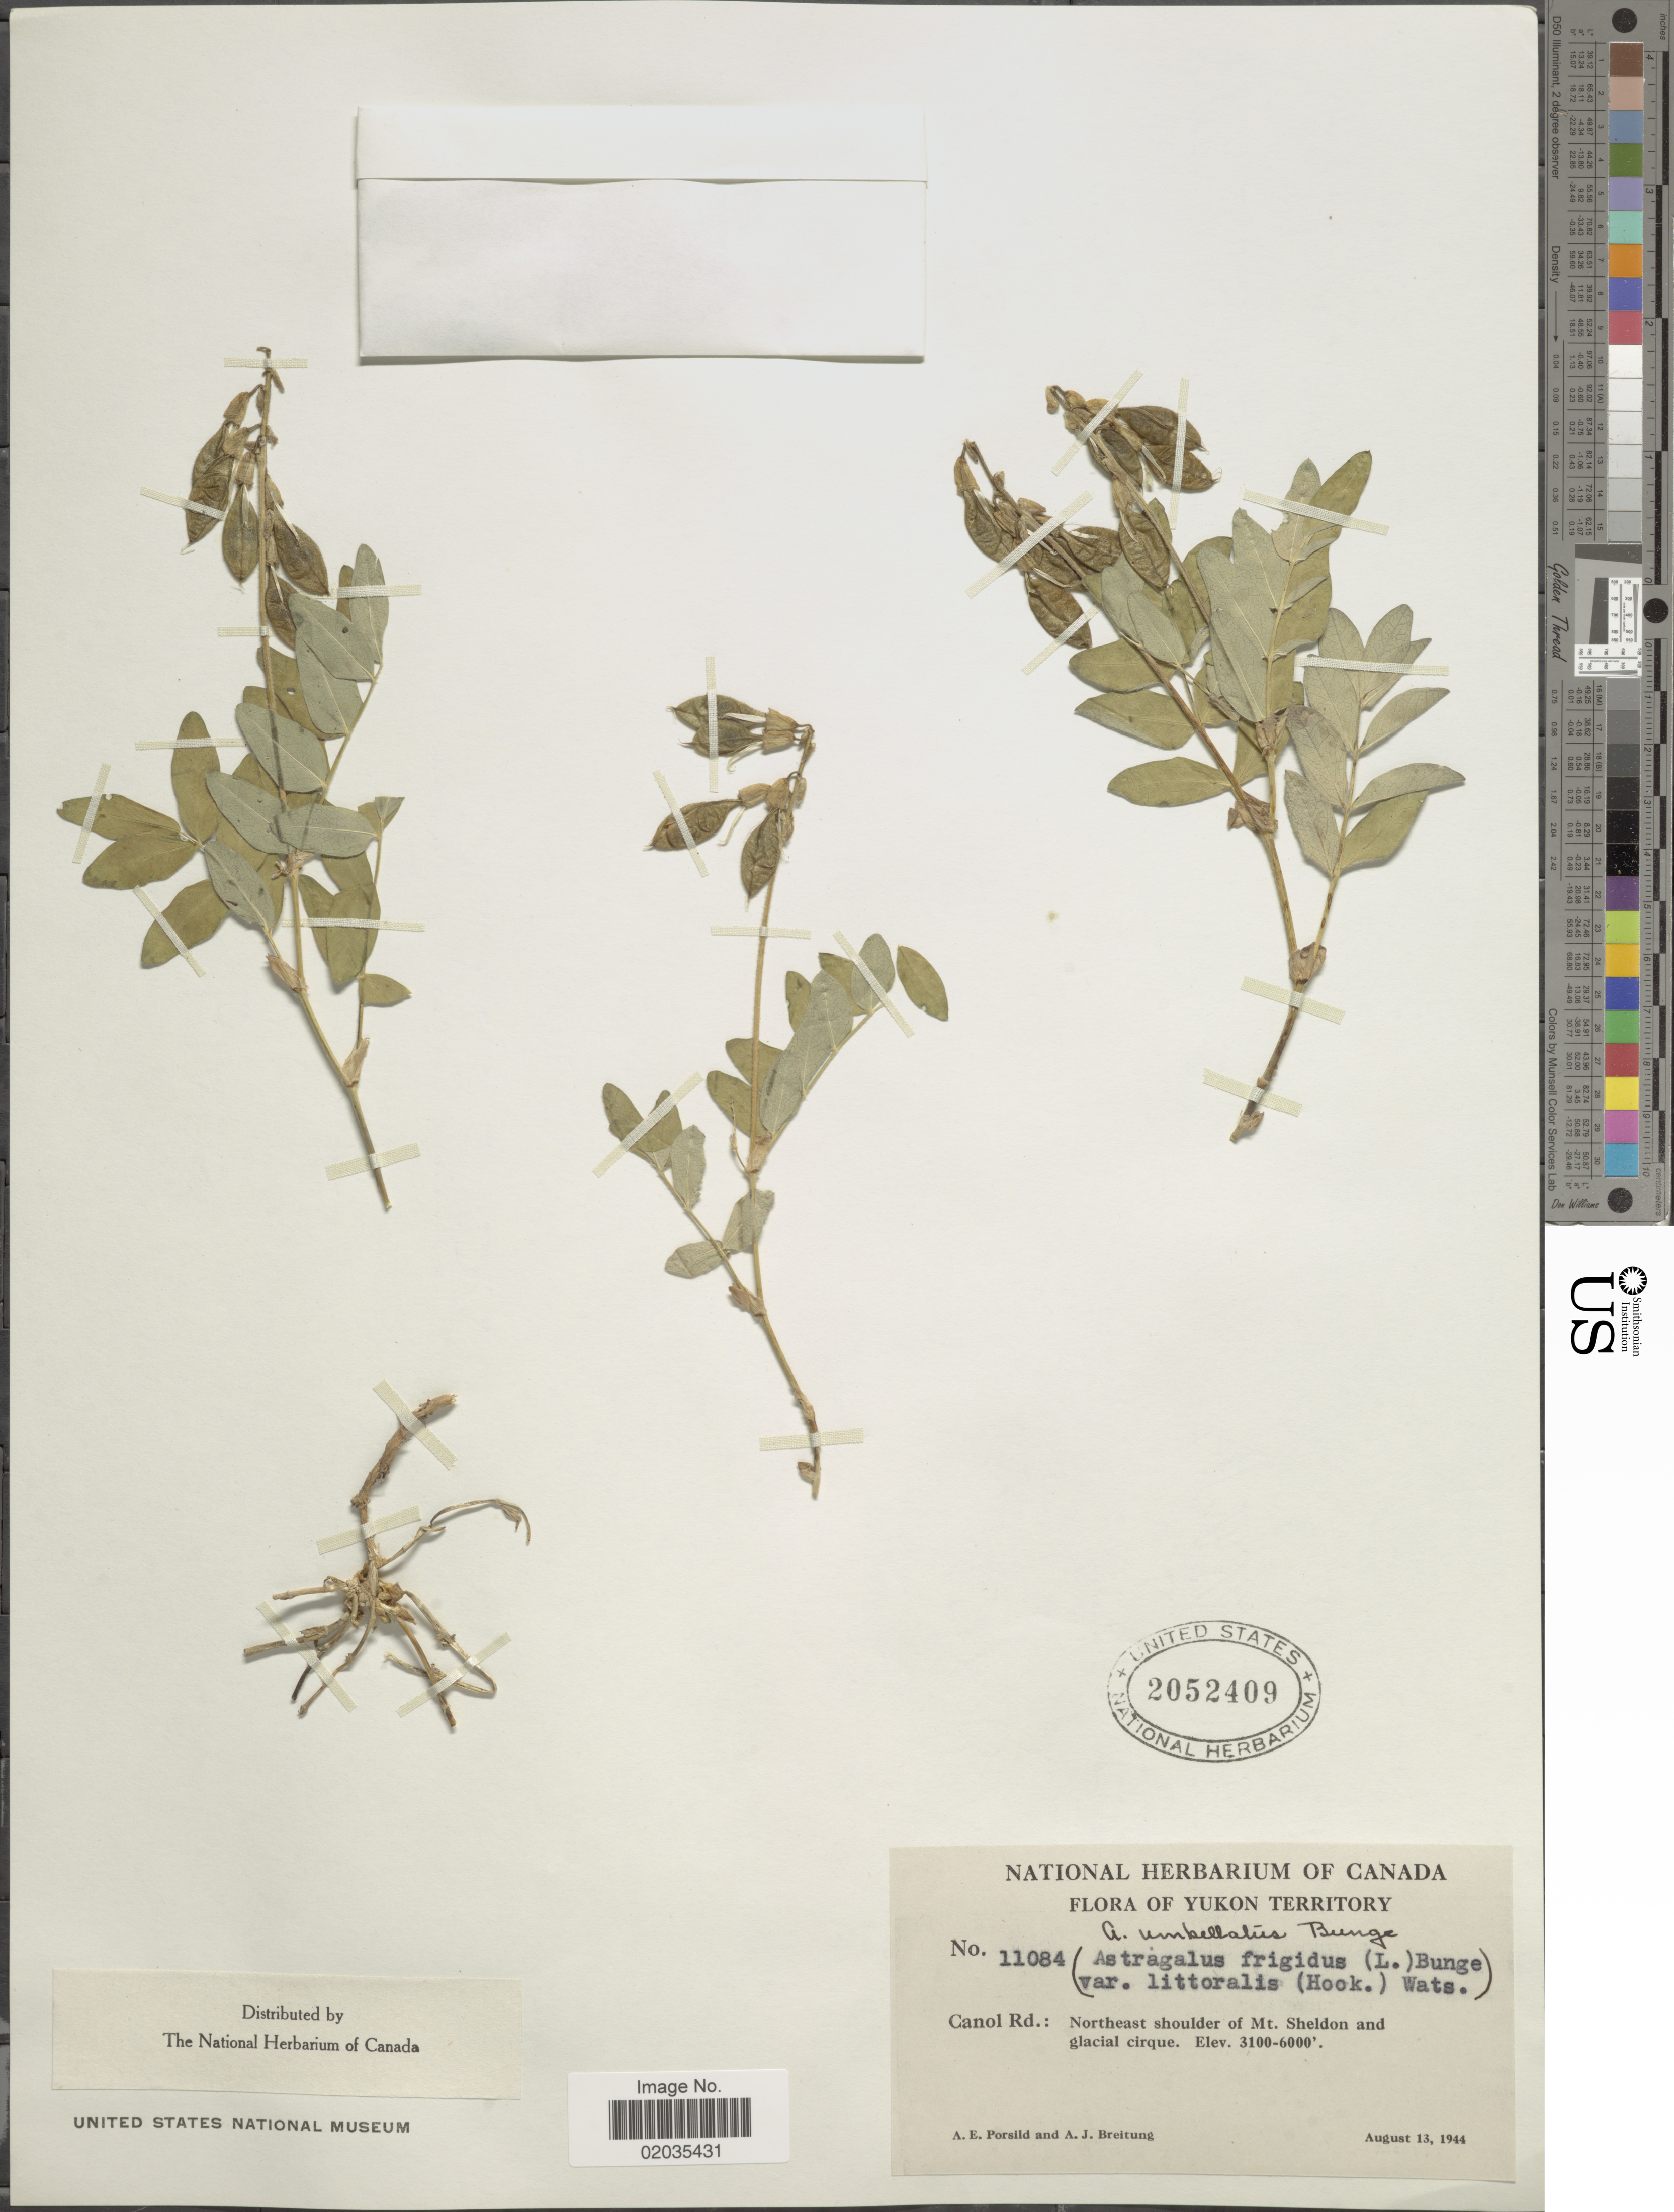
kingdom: Plantae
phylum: Tracheophyta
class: Magnoliopsida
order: Fabales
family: Fabaceae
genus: Astragalus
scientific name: Astragalus umbellatus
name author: Bunge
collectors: A. E. Porsild & A. Breitung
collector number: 11084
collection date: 1944-08-13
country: Canada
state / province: Yukon Territory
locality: Canol Rd.: Northeast shoulder of Mt. Sheldon and glacial cirque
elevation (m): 945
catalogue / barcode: US 2052409